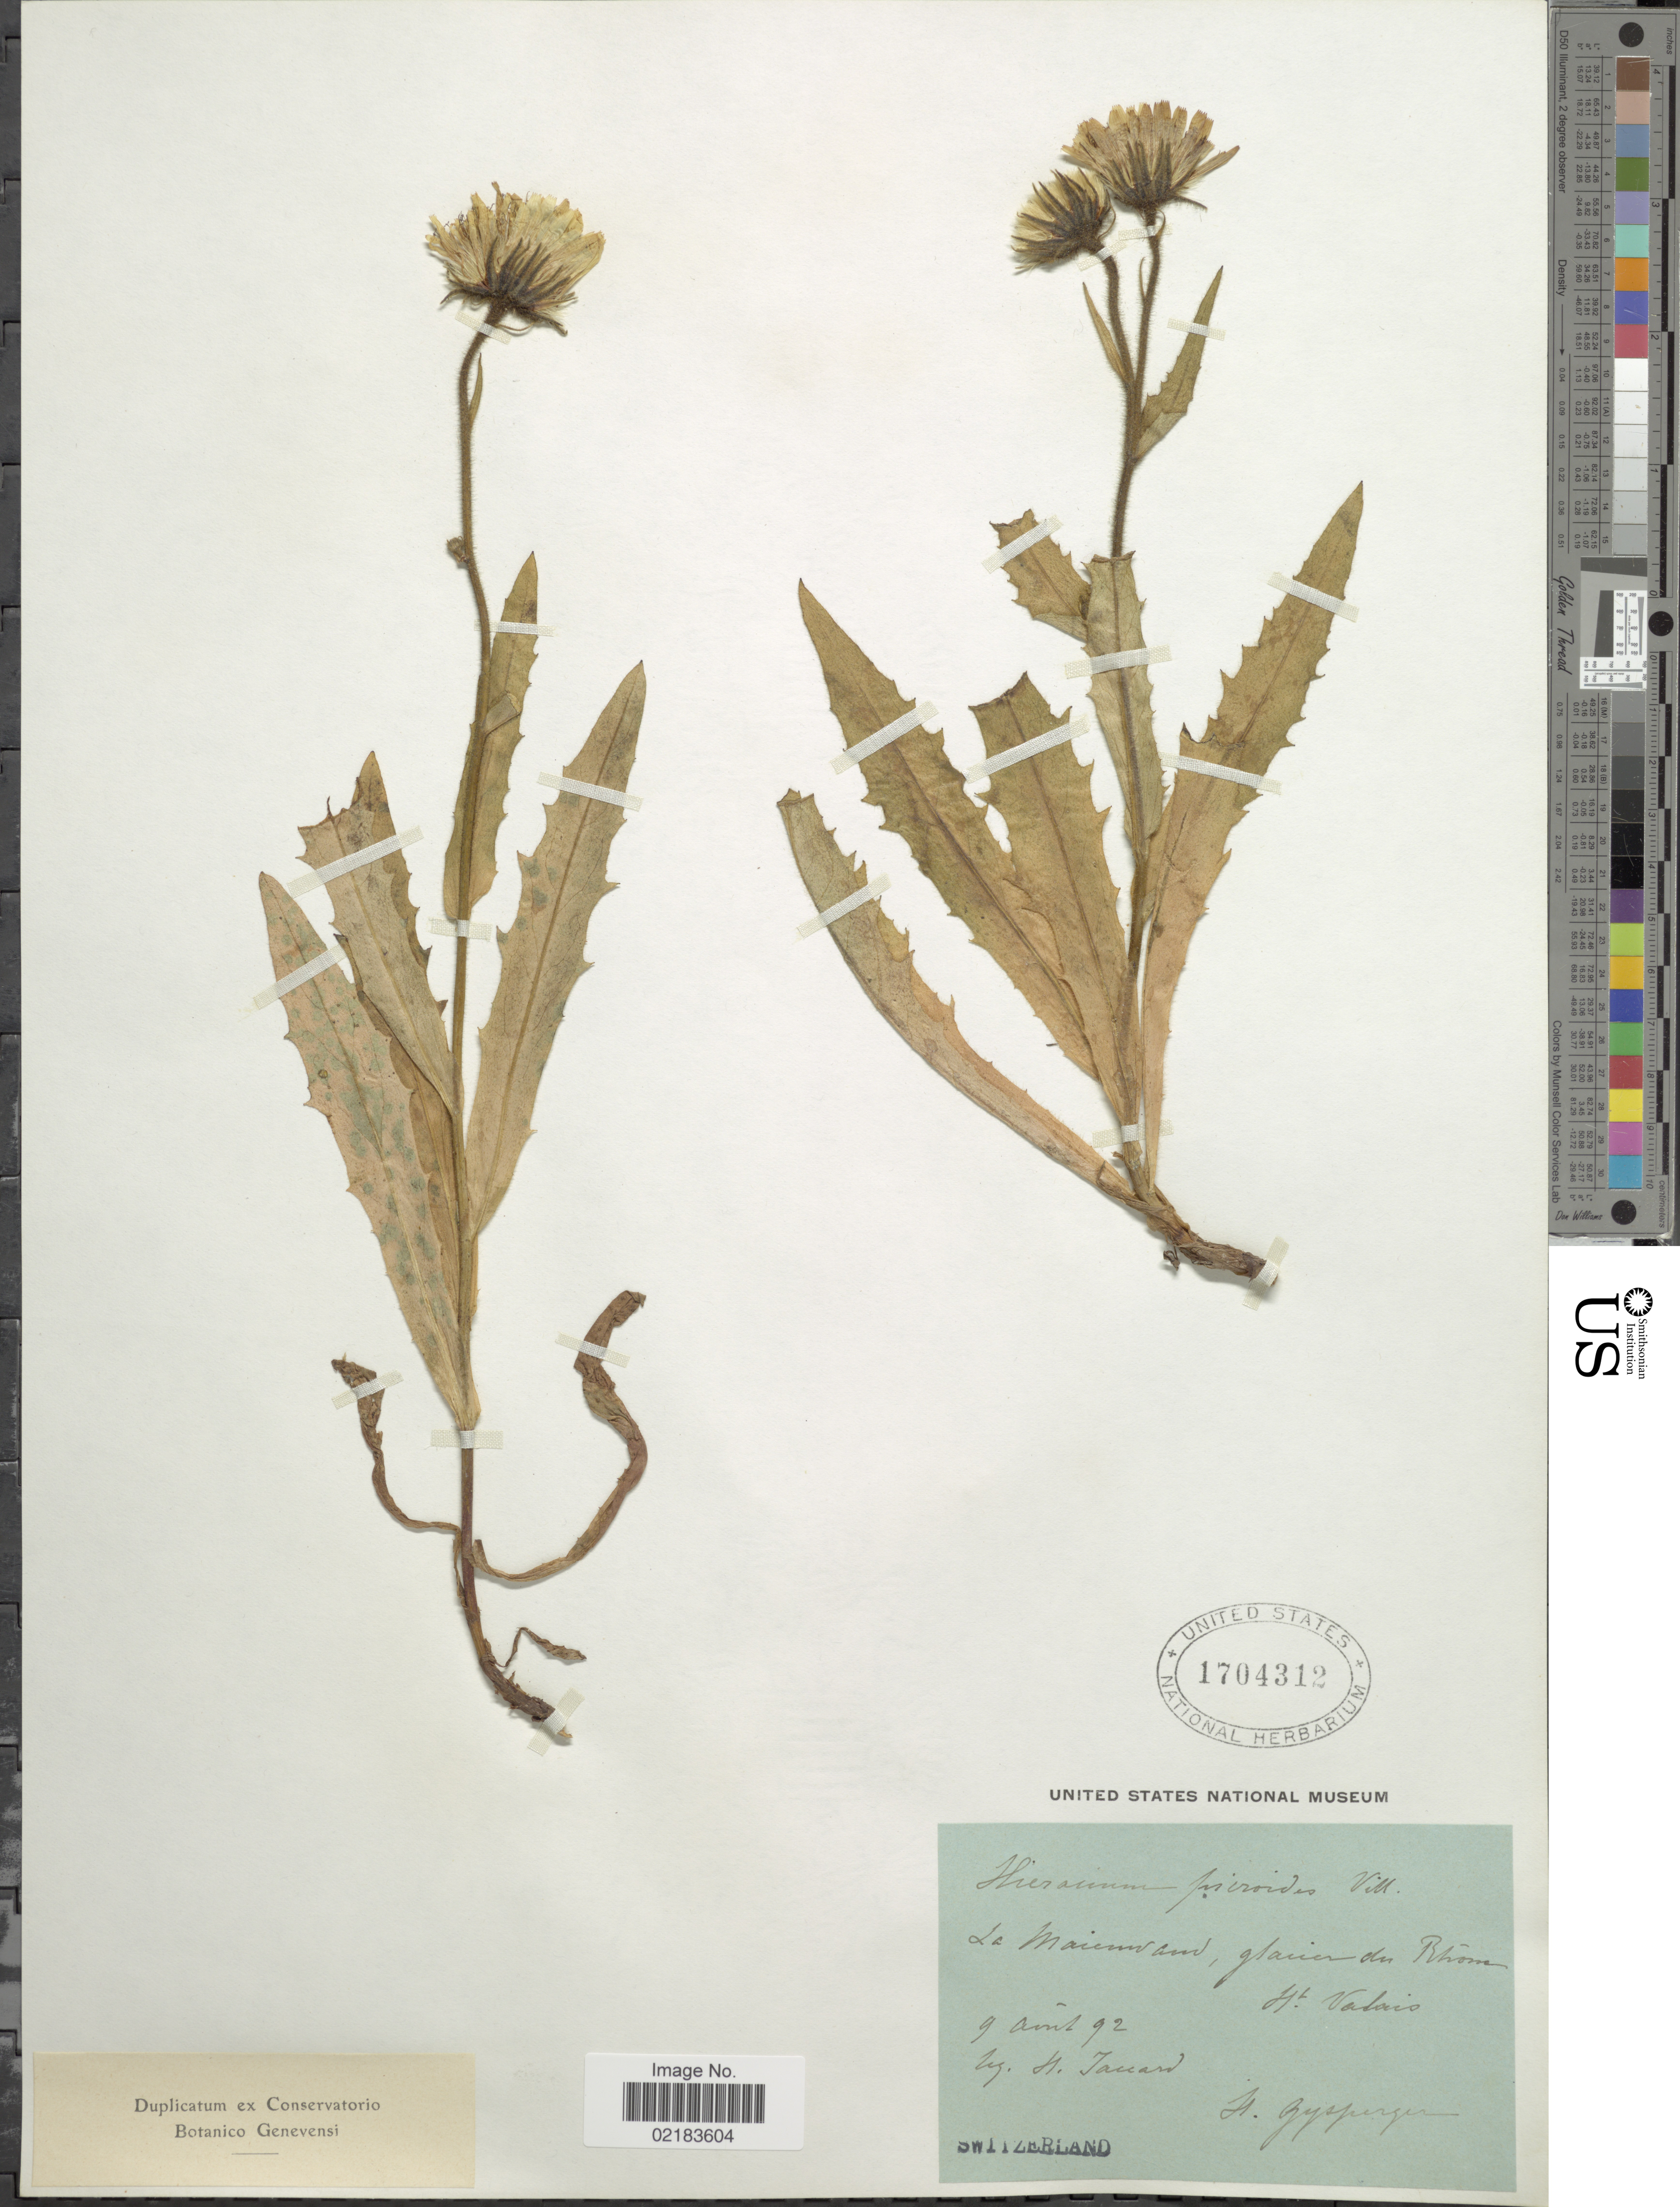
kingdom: Plantae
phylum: Tracheophyta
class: Magnoliopsida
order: Asterales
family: Asteraceae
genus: Hieracium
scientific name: Hieracium picroides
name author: Vill.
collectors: H. Tauard & H. Gysperger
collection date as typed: Transcribed d/m/y: 9/8/92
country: Switzerland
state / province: Valais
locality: Rhône Glacier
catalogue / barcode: US 1704312